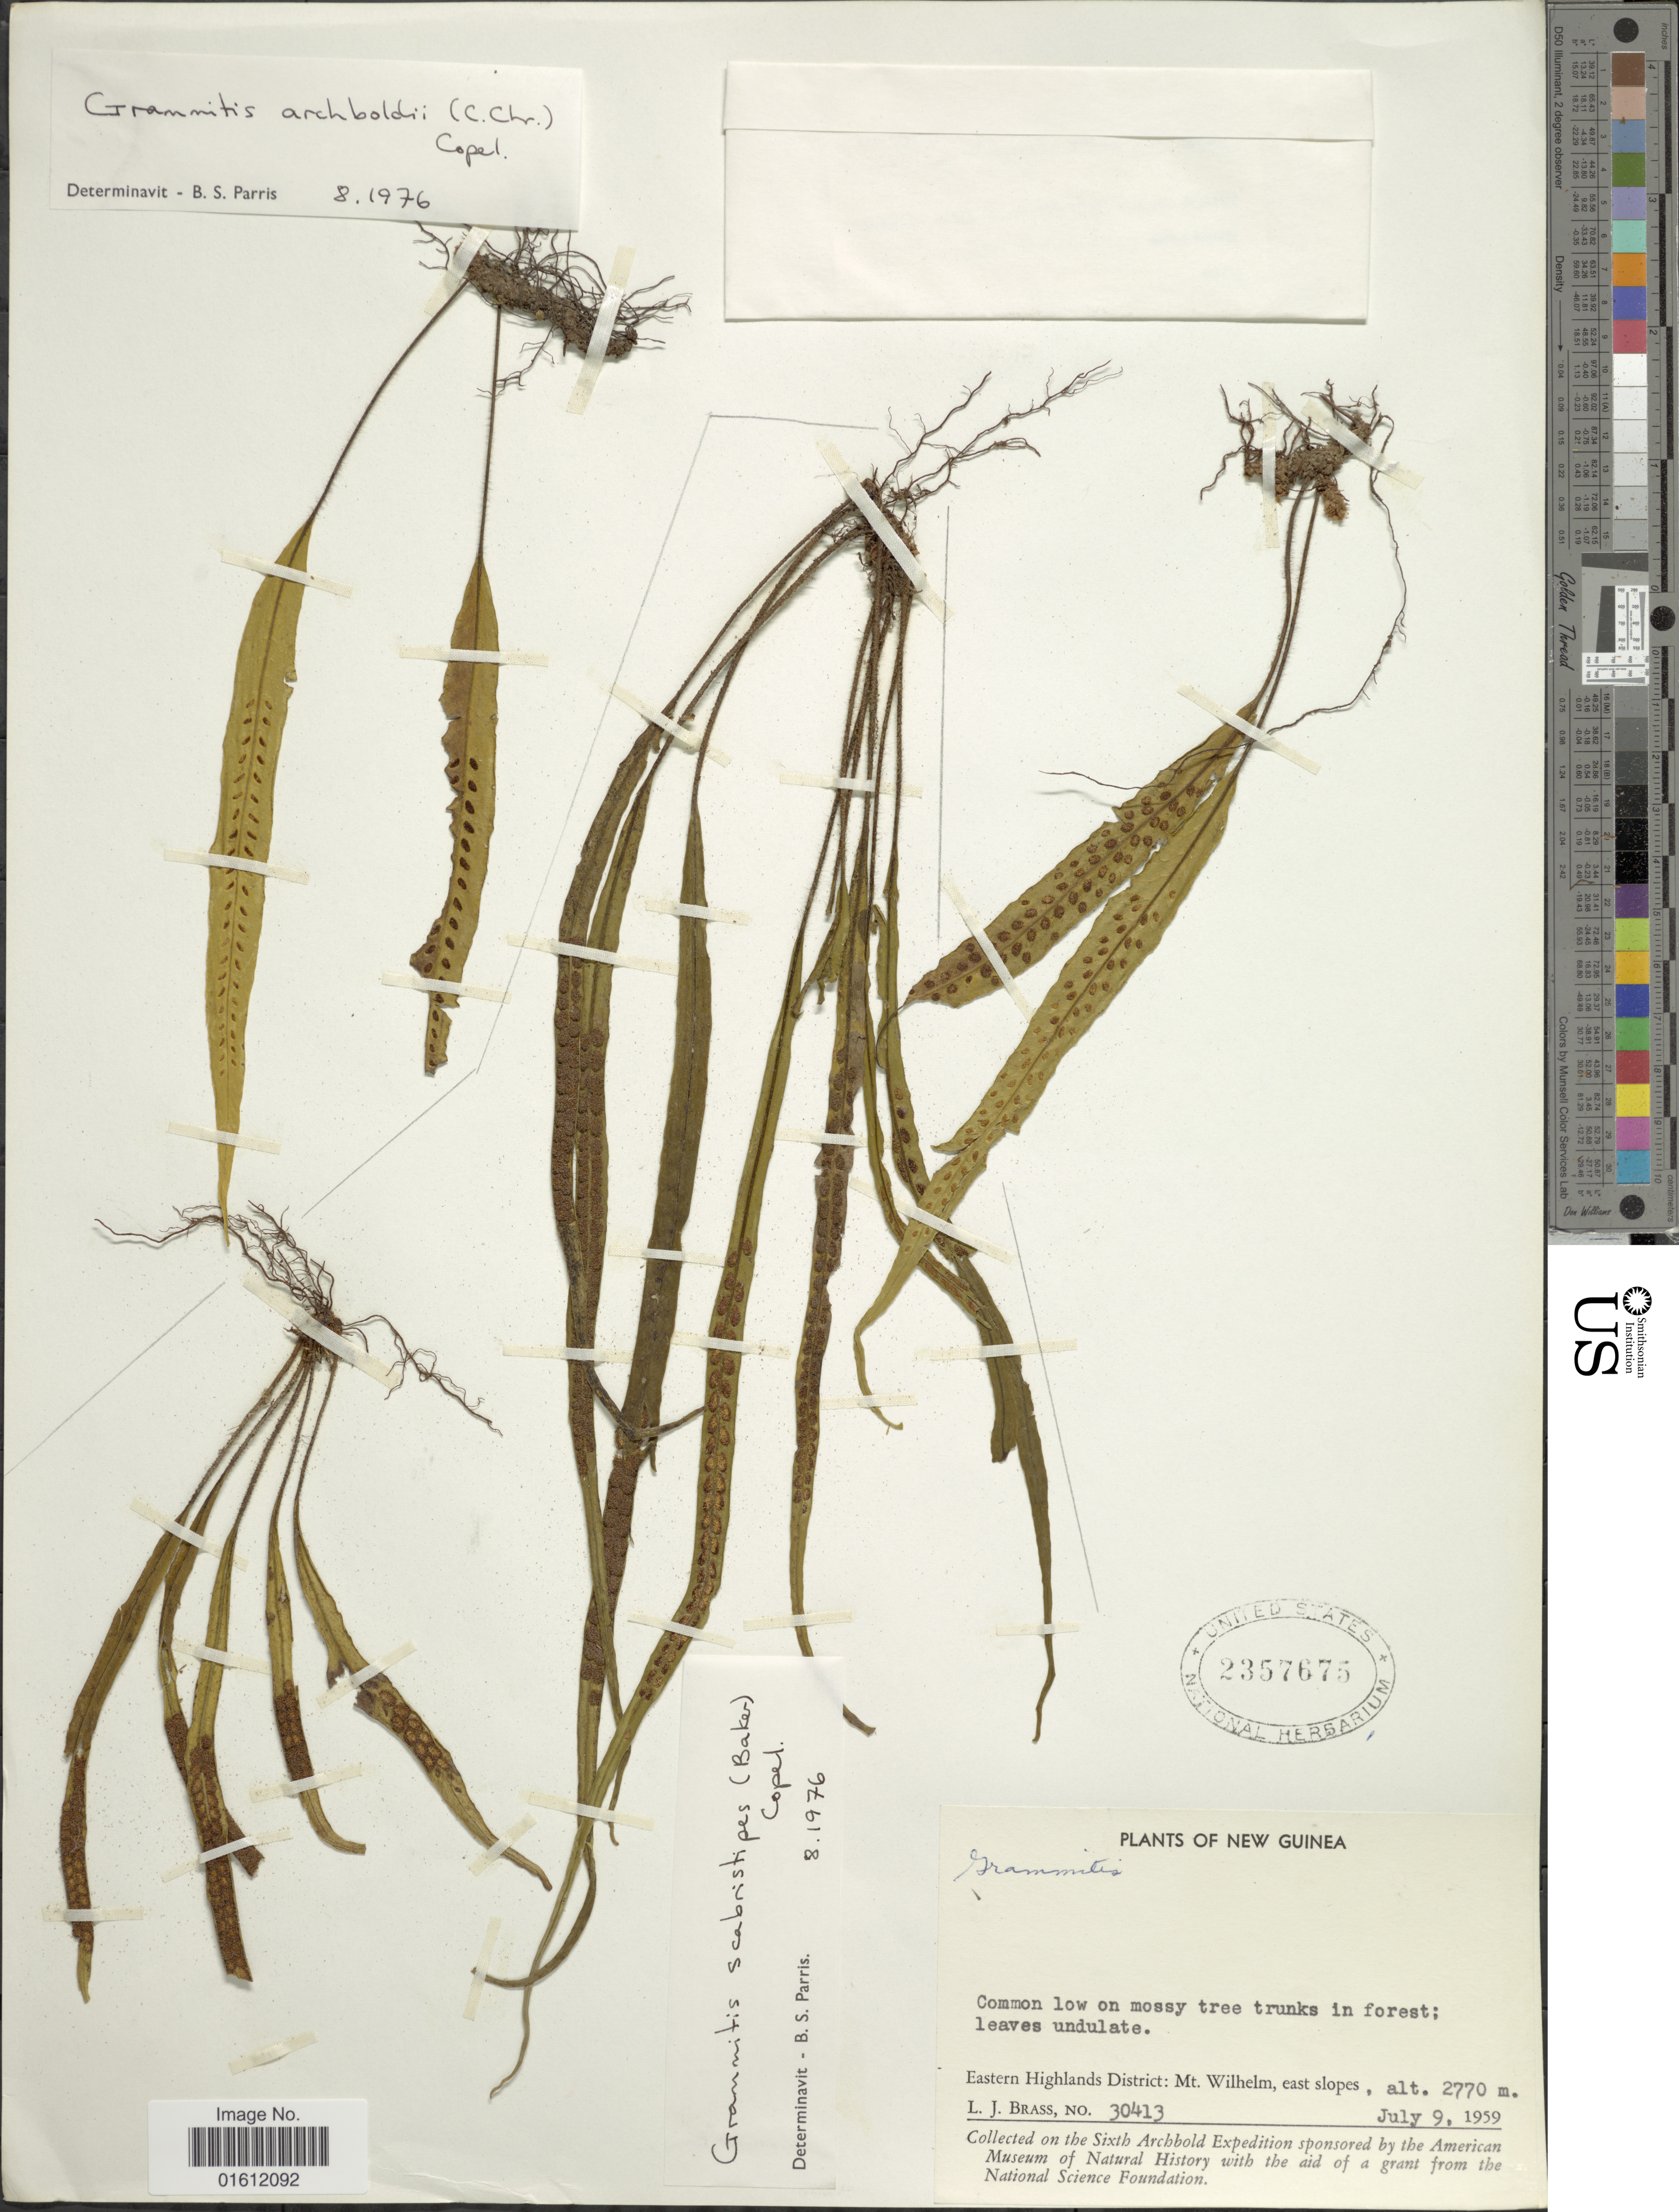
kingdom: Plantae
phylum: Tracheophyta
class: Polypodiopsida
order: Polypodiales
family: Polypodiaceae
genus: Oreogrammitis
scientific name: Oreogrammitis scabristipes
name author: (Baker) Parris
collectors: L. J. Brass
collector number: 30413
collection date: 1959-07-09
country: Papua New Guinea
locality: New Guinea, Eastern Highlands District: Mt Wilhelm, east slopes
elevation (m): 2770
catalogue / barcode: US 2357675